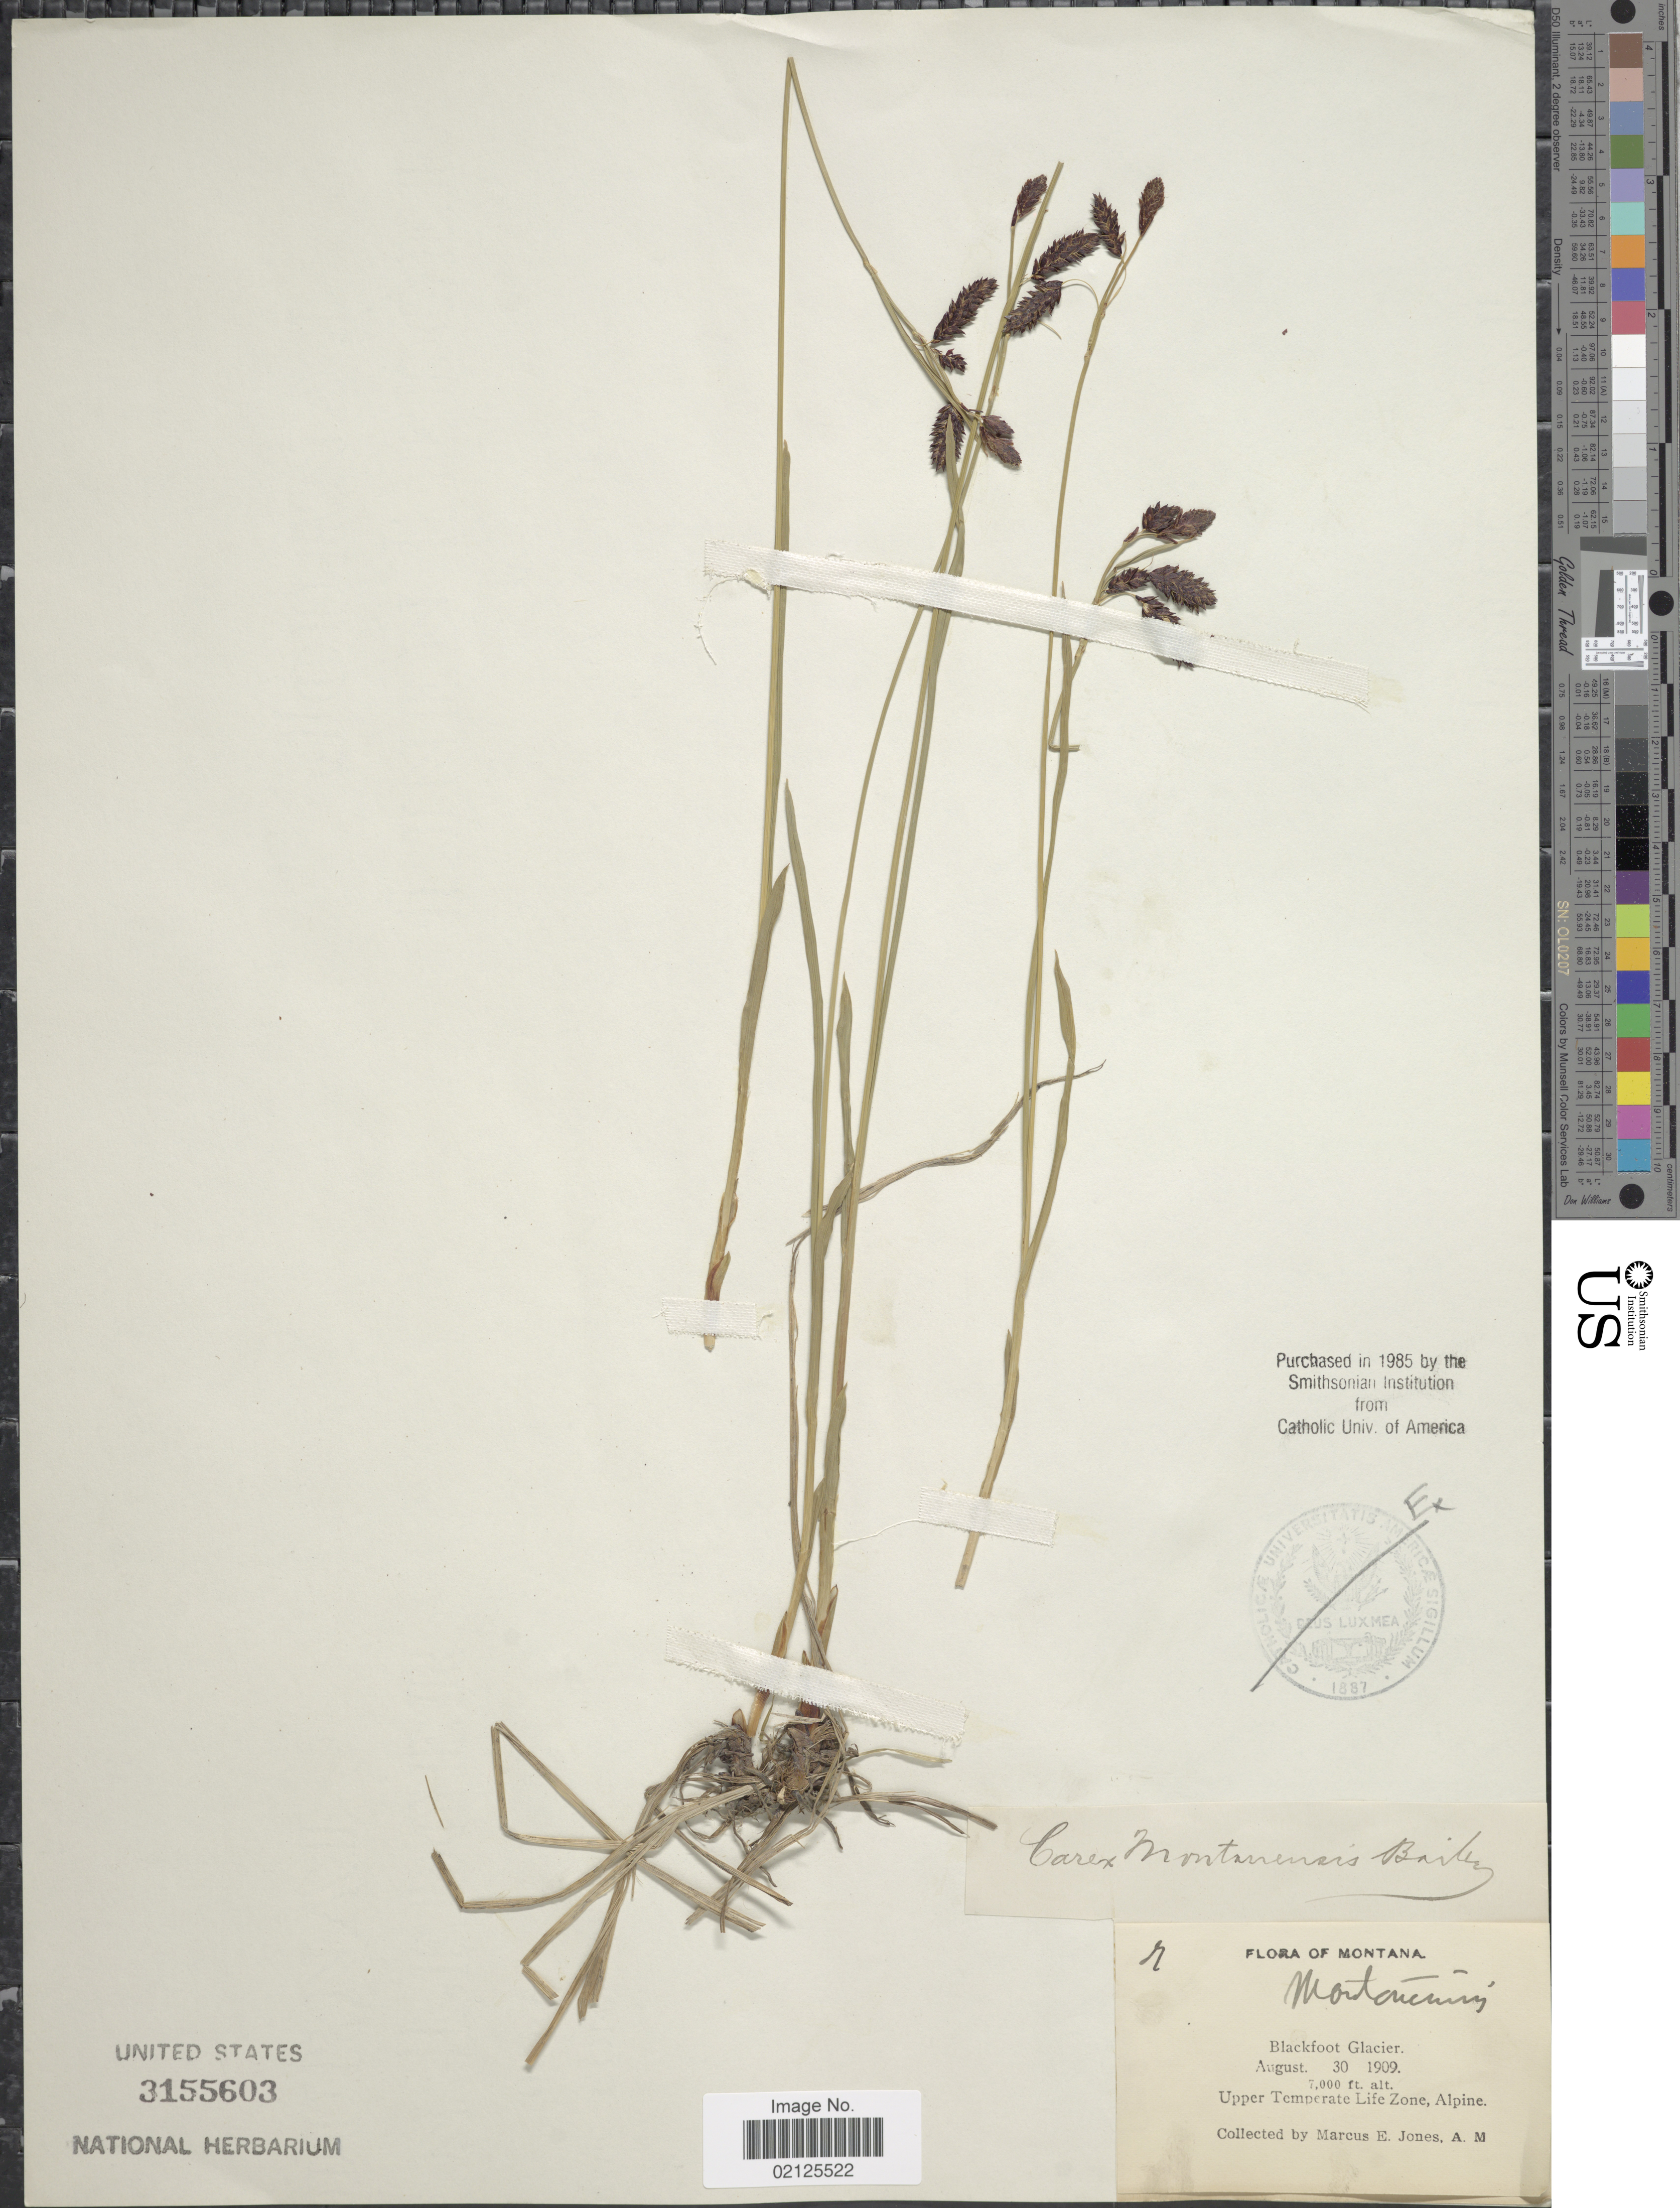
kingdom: Plantae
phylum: Tracheophyta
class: Liliopsida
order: Poales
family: Cyperaceae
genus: Carex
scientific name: Carex podocarpa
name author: R. Br.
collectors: M. E. Jones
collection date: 1909-08-30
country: United States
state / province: Montana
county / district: Glacier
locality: Blackfoot Glacier, Upper Temperate Life Zone, Alpine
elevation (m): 2134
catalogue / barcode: US 3155603